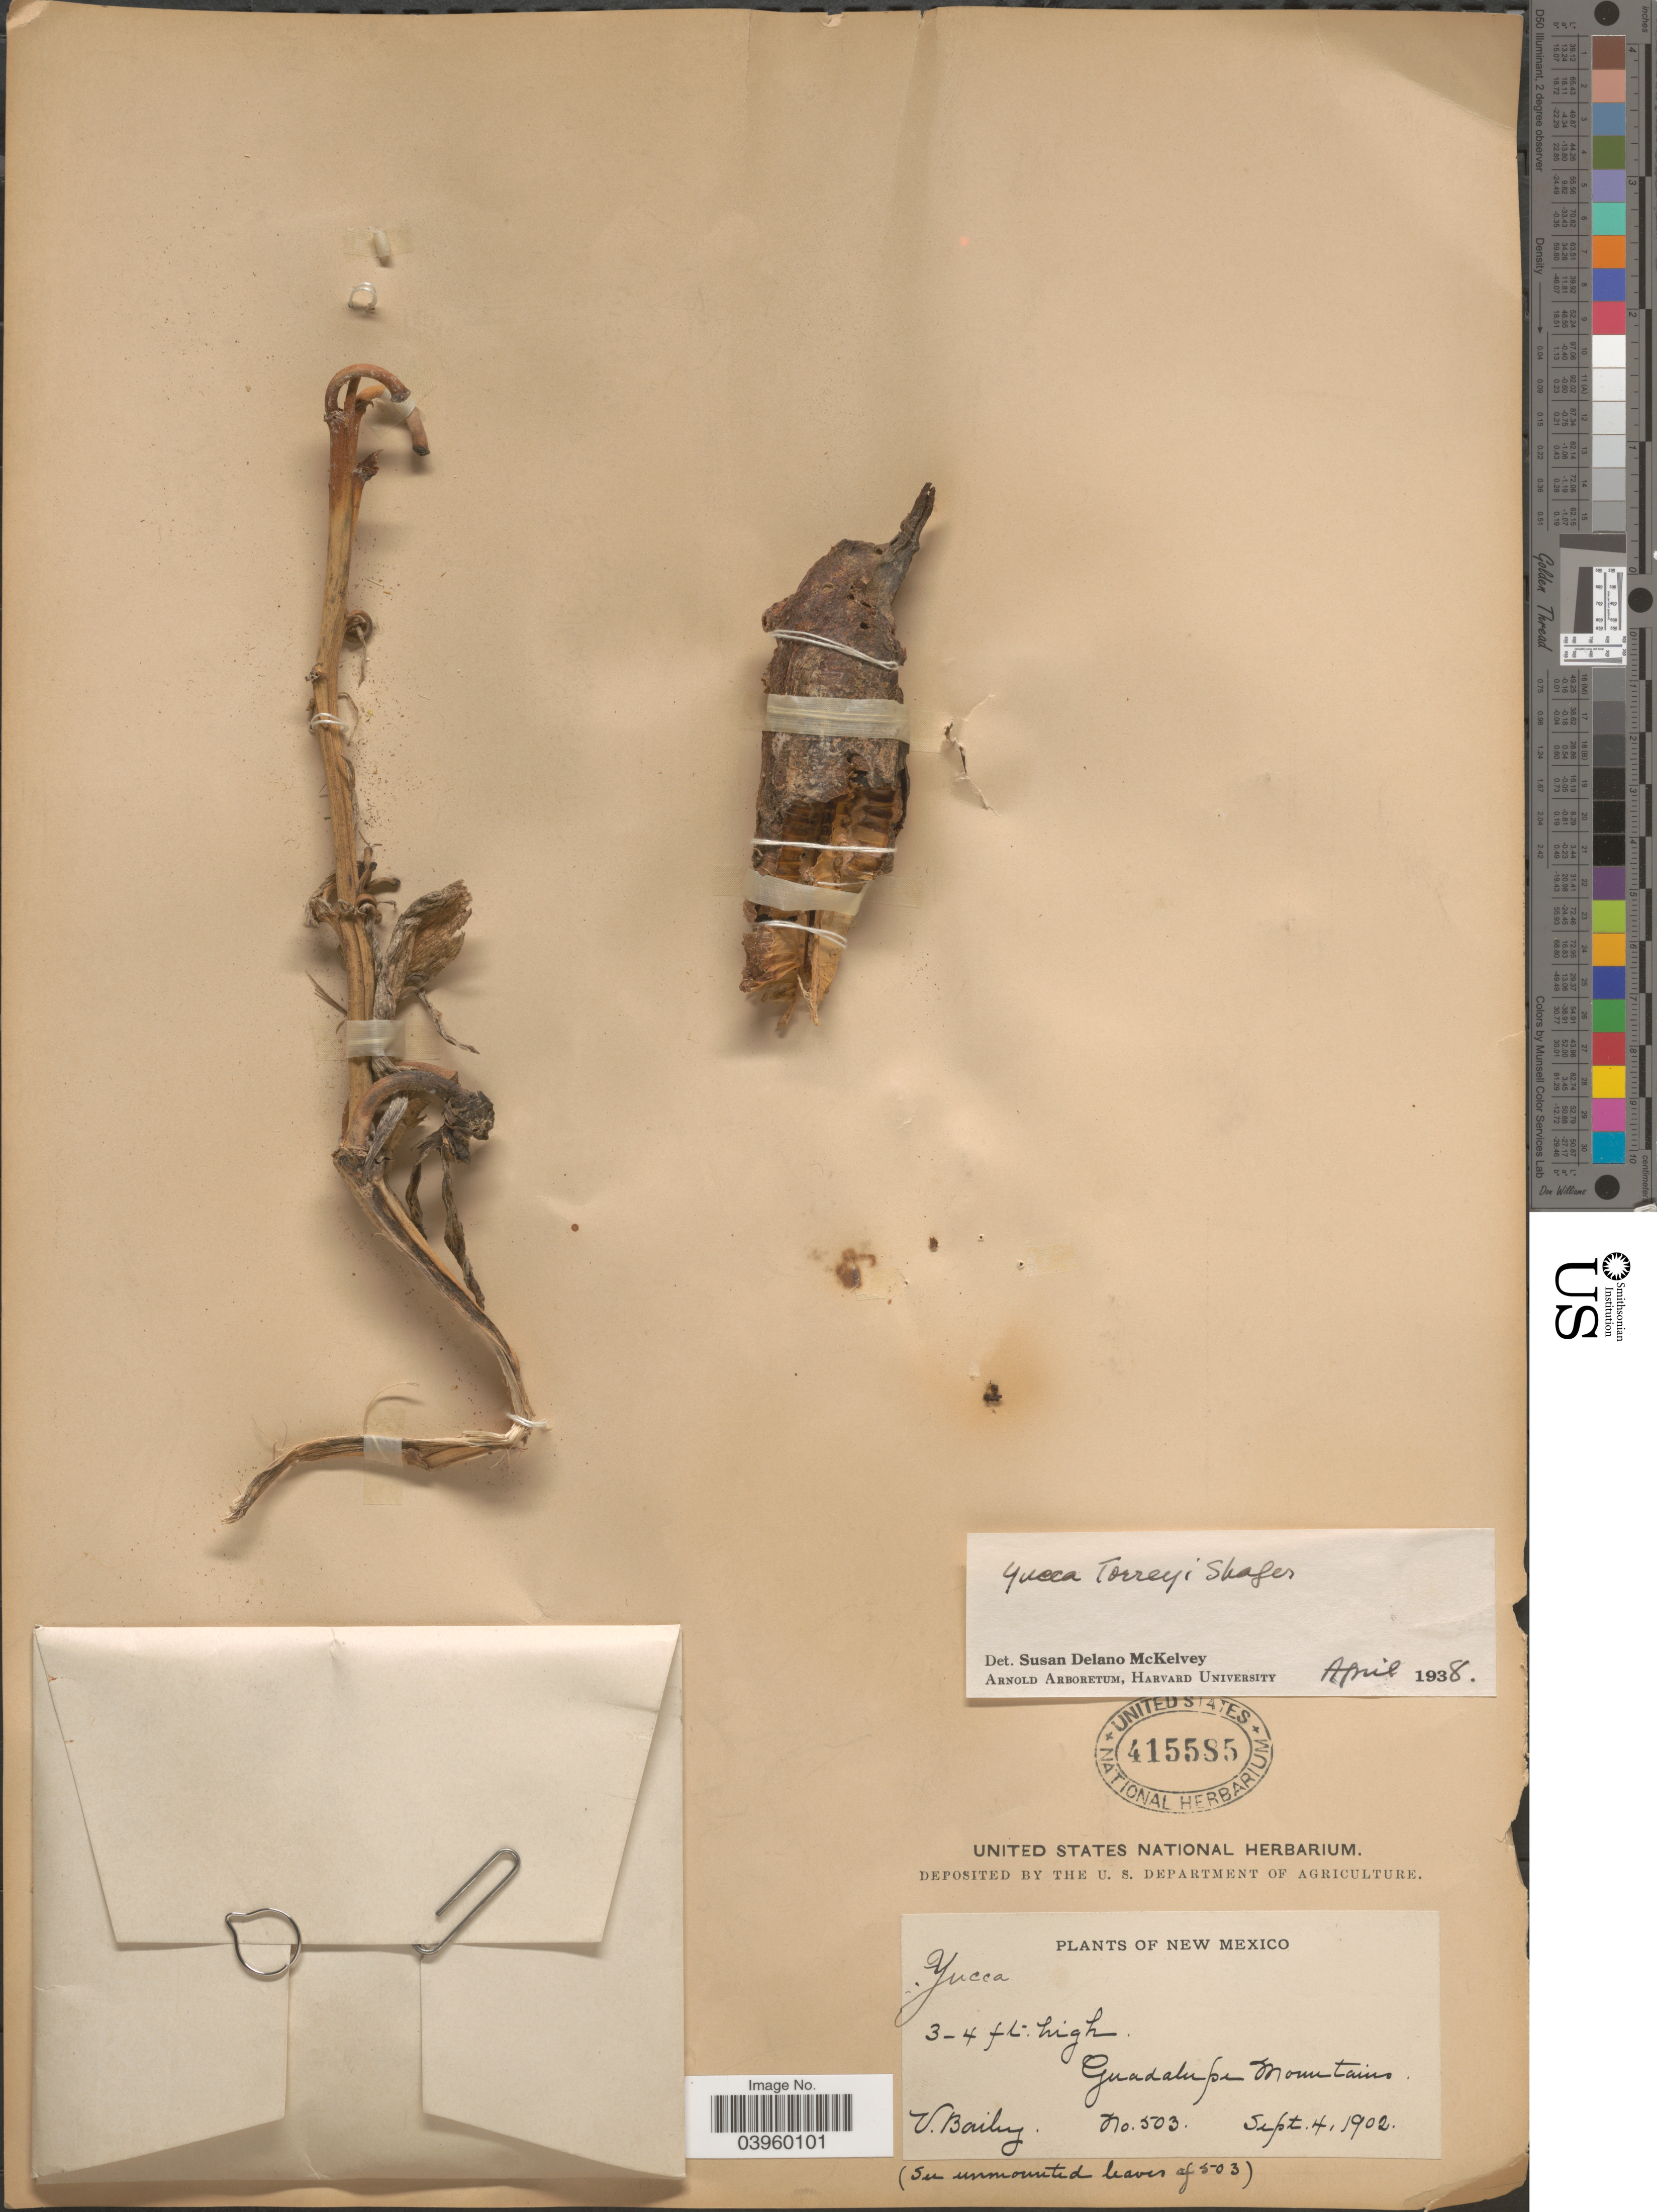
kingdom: Plantae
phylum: Tracheophyta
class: Liliopsida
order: Asparagales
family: Asparagaceae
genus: Yucca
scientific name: Yucca torreyi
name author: Shafer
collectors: V. O. Bailey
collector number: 503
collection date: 1902-09-04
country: United States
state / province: New Mexico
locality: Guadalupe Mountains.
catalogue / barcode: US 415585